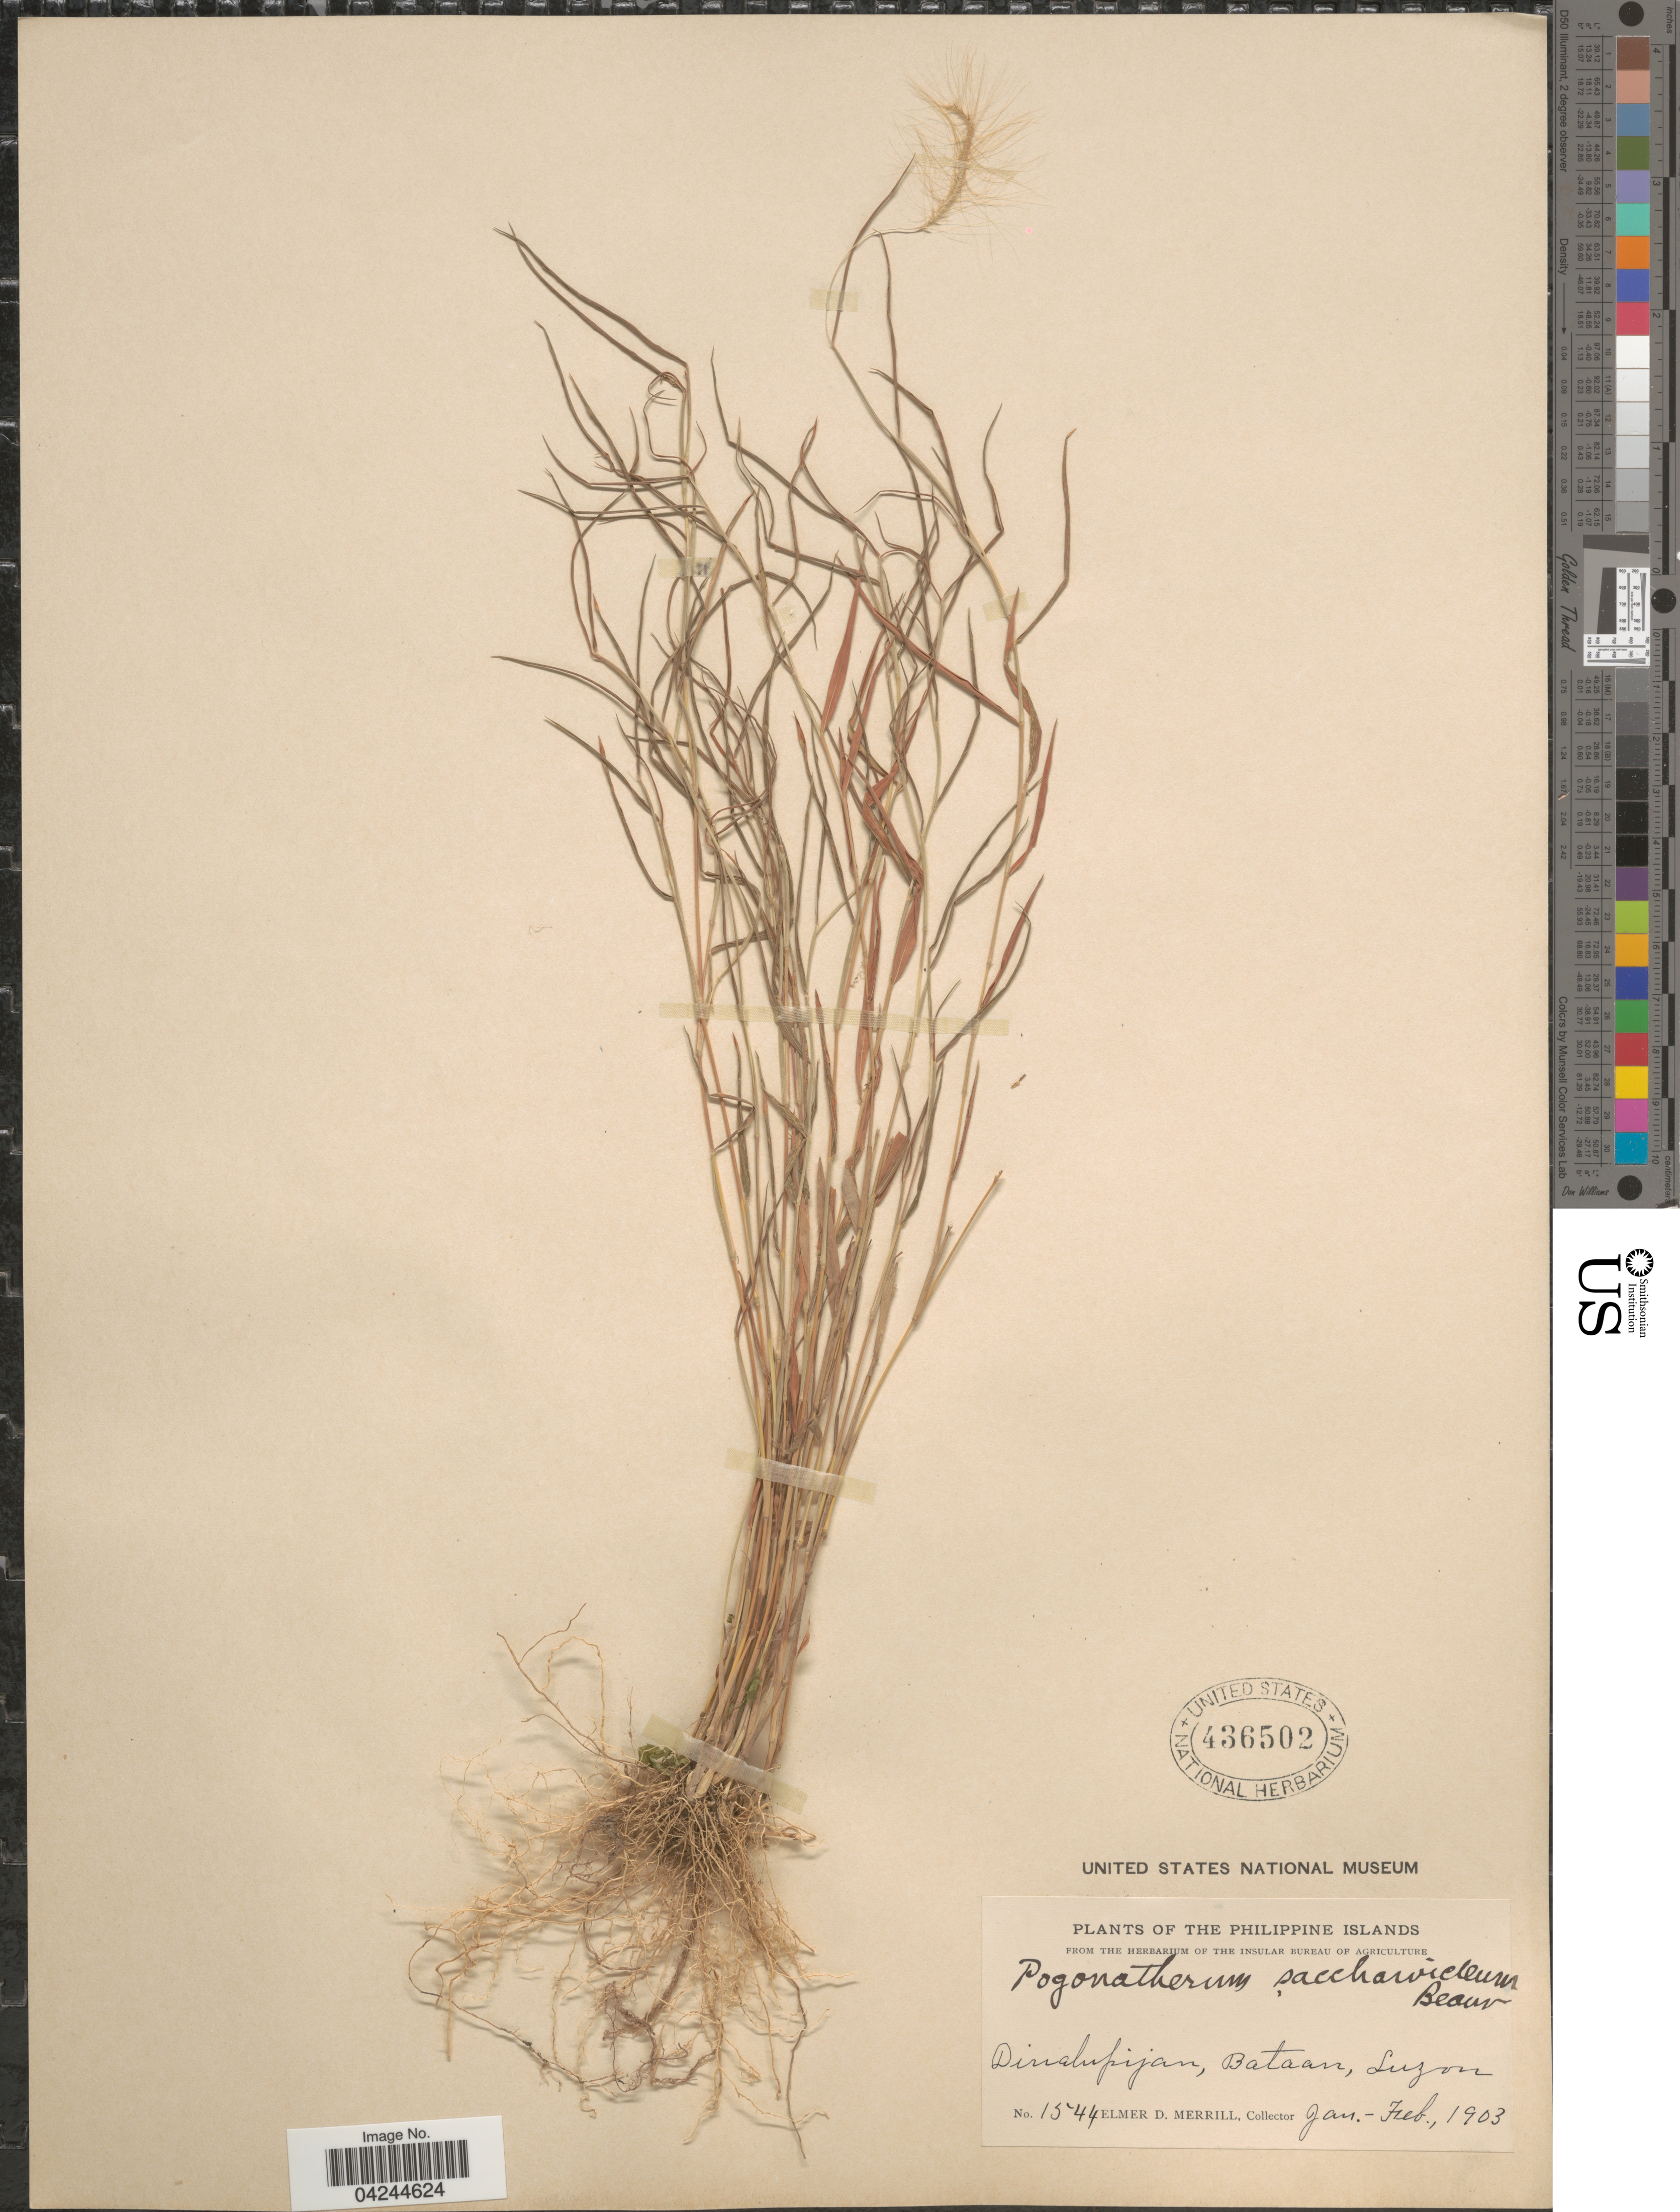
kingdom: Plantae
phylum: Tracheophyta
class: Liliopsida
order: Poales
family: Poaceae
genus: Pogonatherum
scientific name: Pogonatherum crinitum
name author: (Thunb.) Kunth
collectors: E. D. Merrill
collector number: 1544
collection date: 1903-01/1903-02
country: Philippines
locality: Philippine Islands. Dinalupijan, Bataan, Luzon.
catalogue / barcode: US 436502